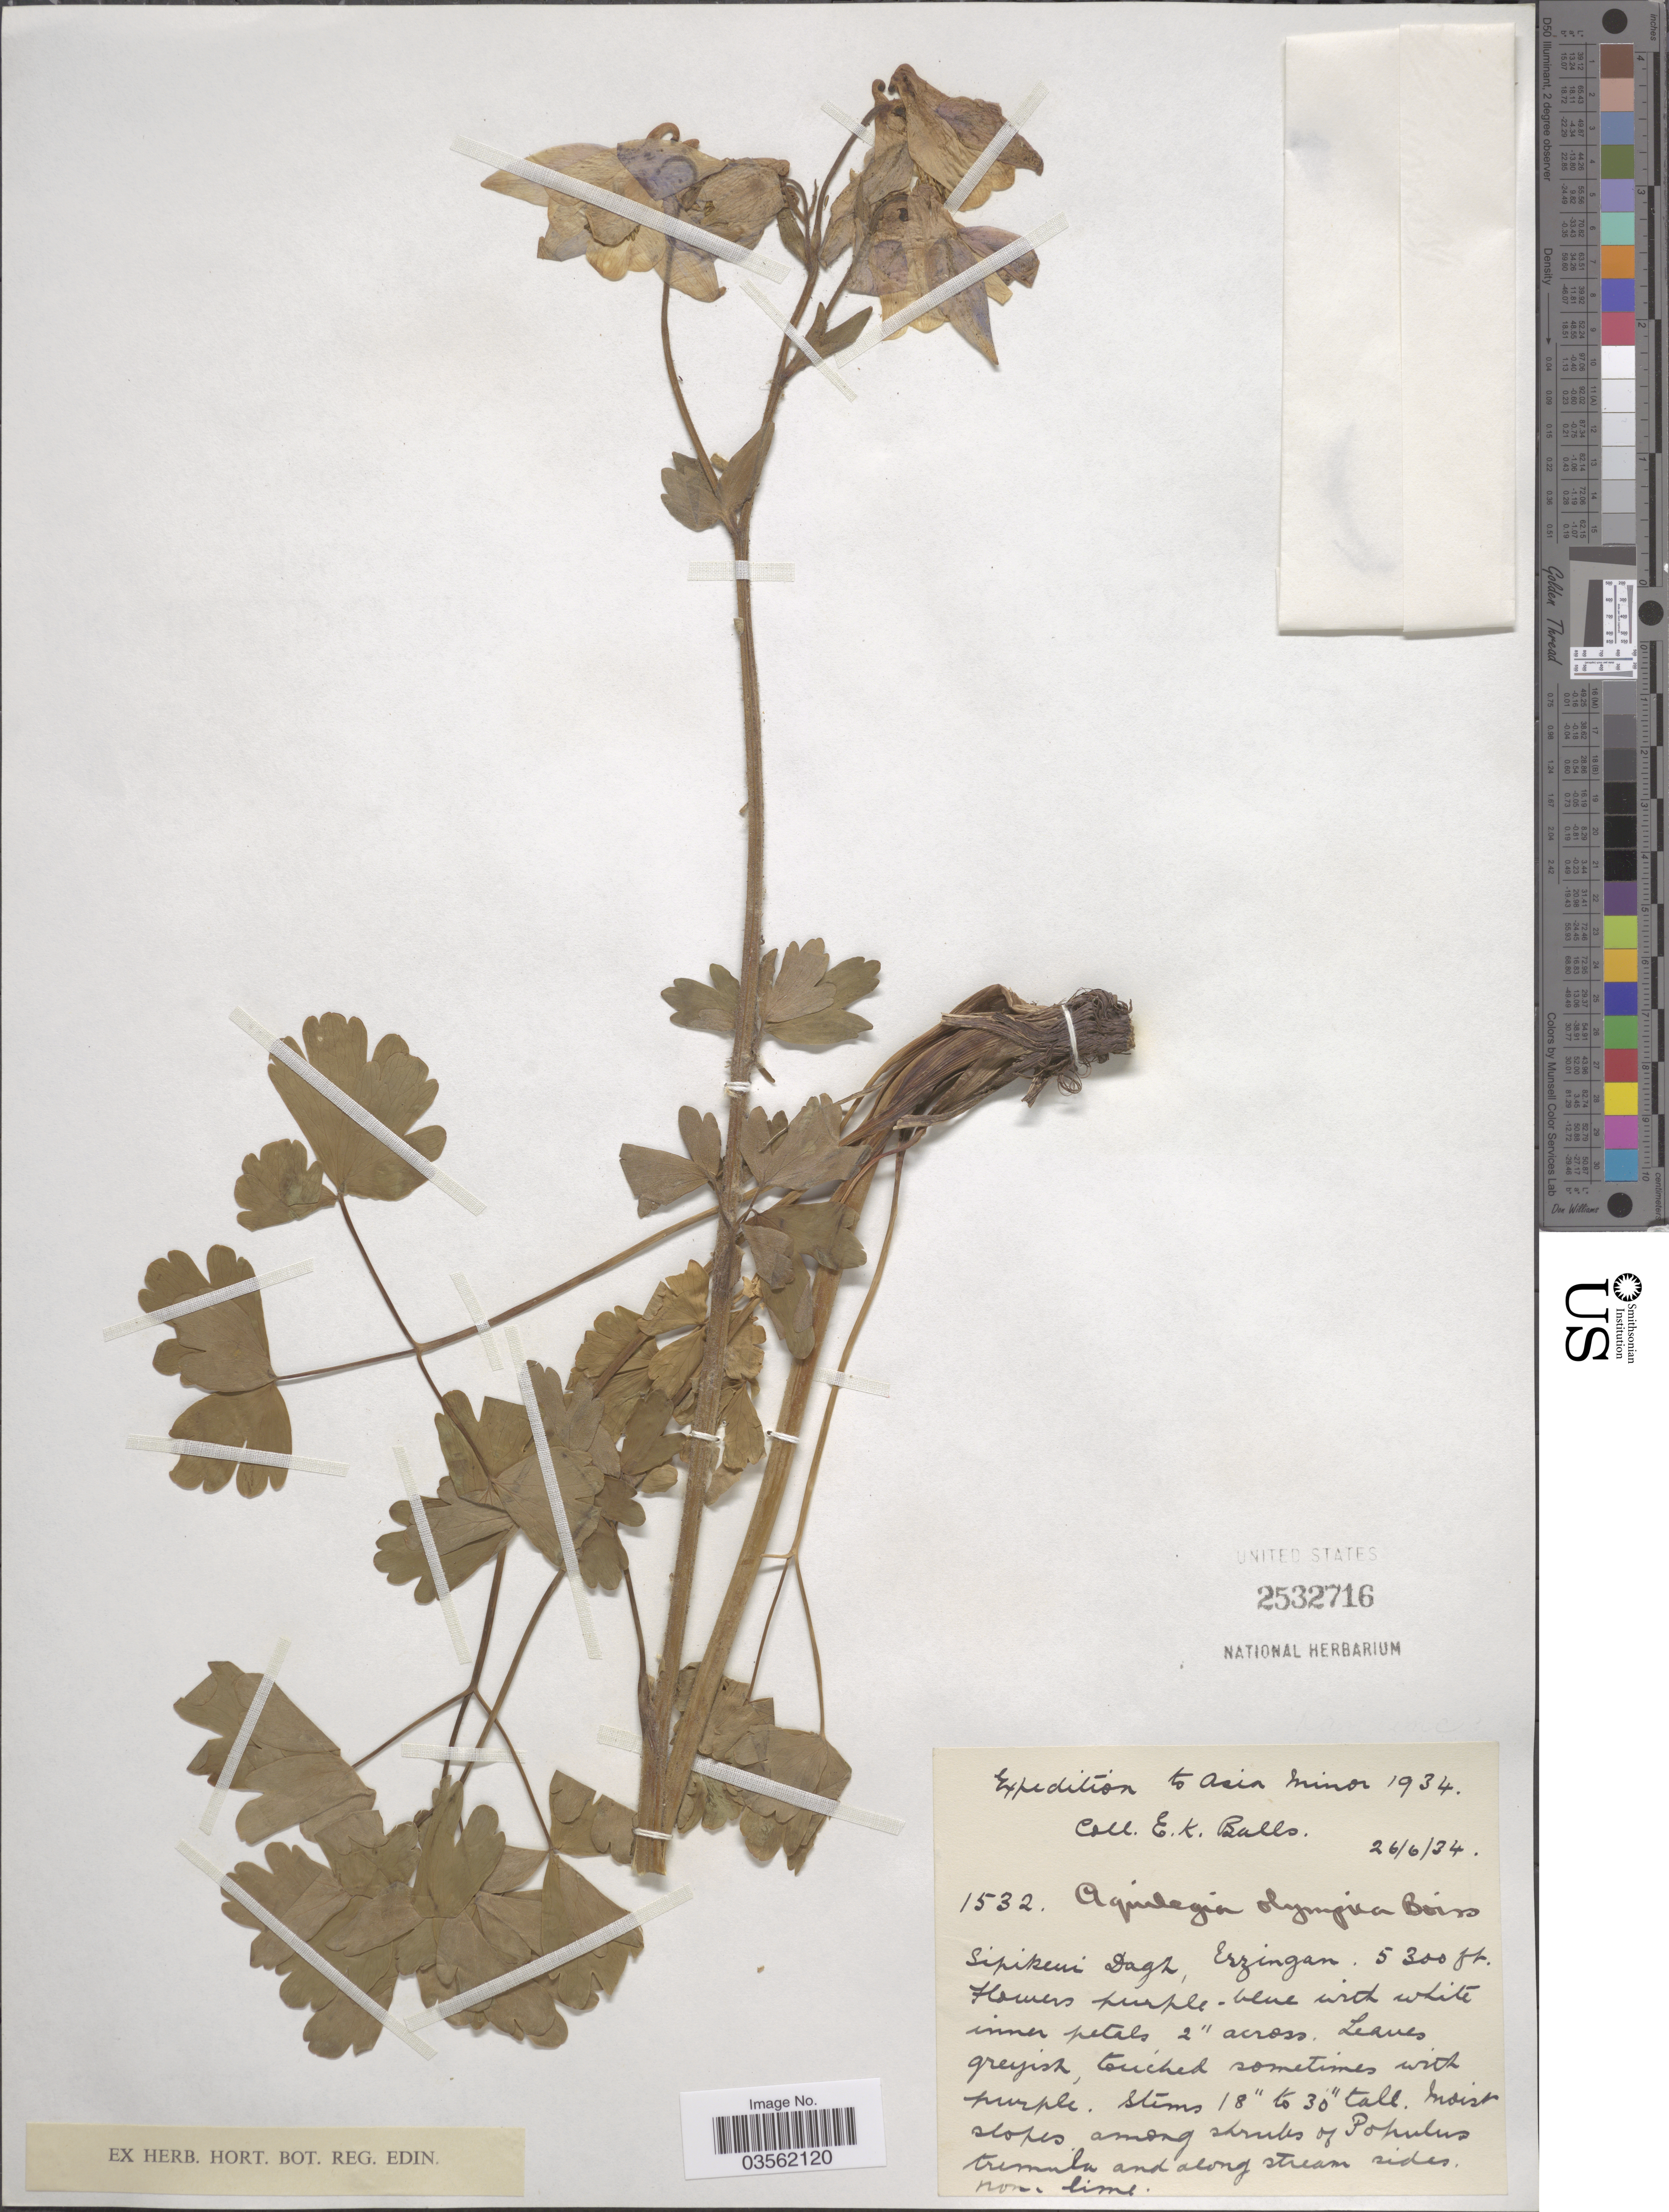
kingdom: Plantae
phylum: Tracheophyta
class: Magnoliopsida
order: Ranunculales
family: Ranunculaceae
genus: Aquilegia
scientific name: Aquilegia olympica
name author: Boiss.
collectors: E. K. Balls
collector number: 1532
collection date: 1934-06-26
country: Turkey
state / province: Erzincan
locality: Asia Minor. Sipikeni [interpreted] Dagh, Erzingan.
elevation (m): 1615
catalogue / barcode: US 2532716